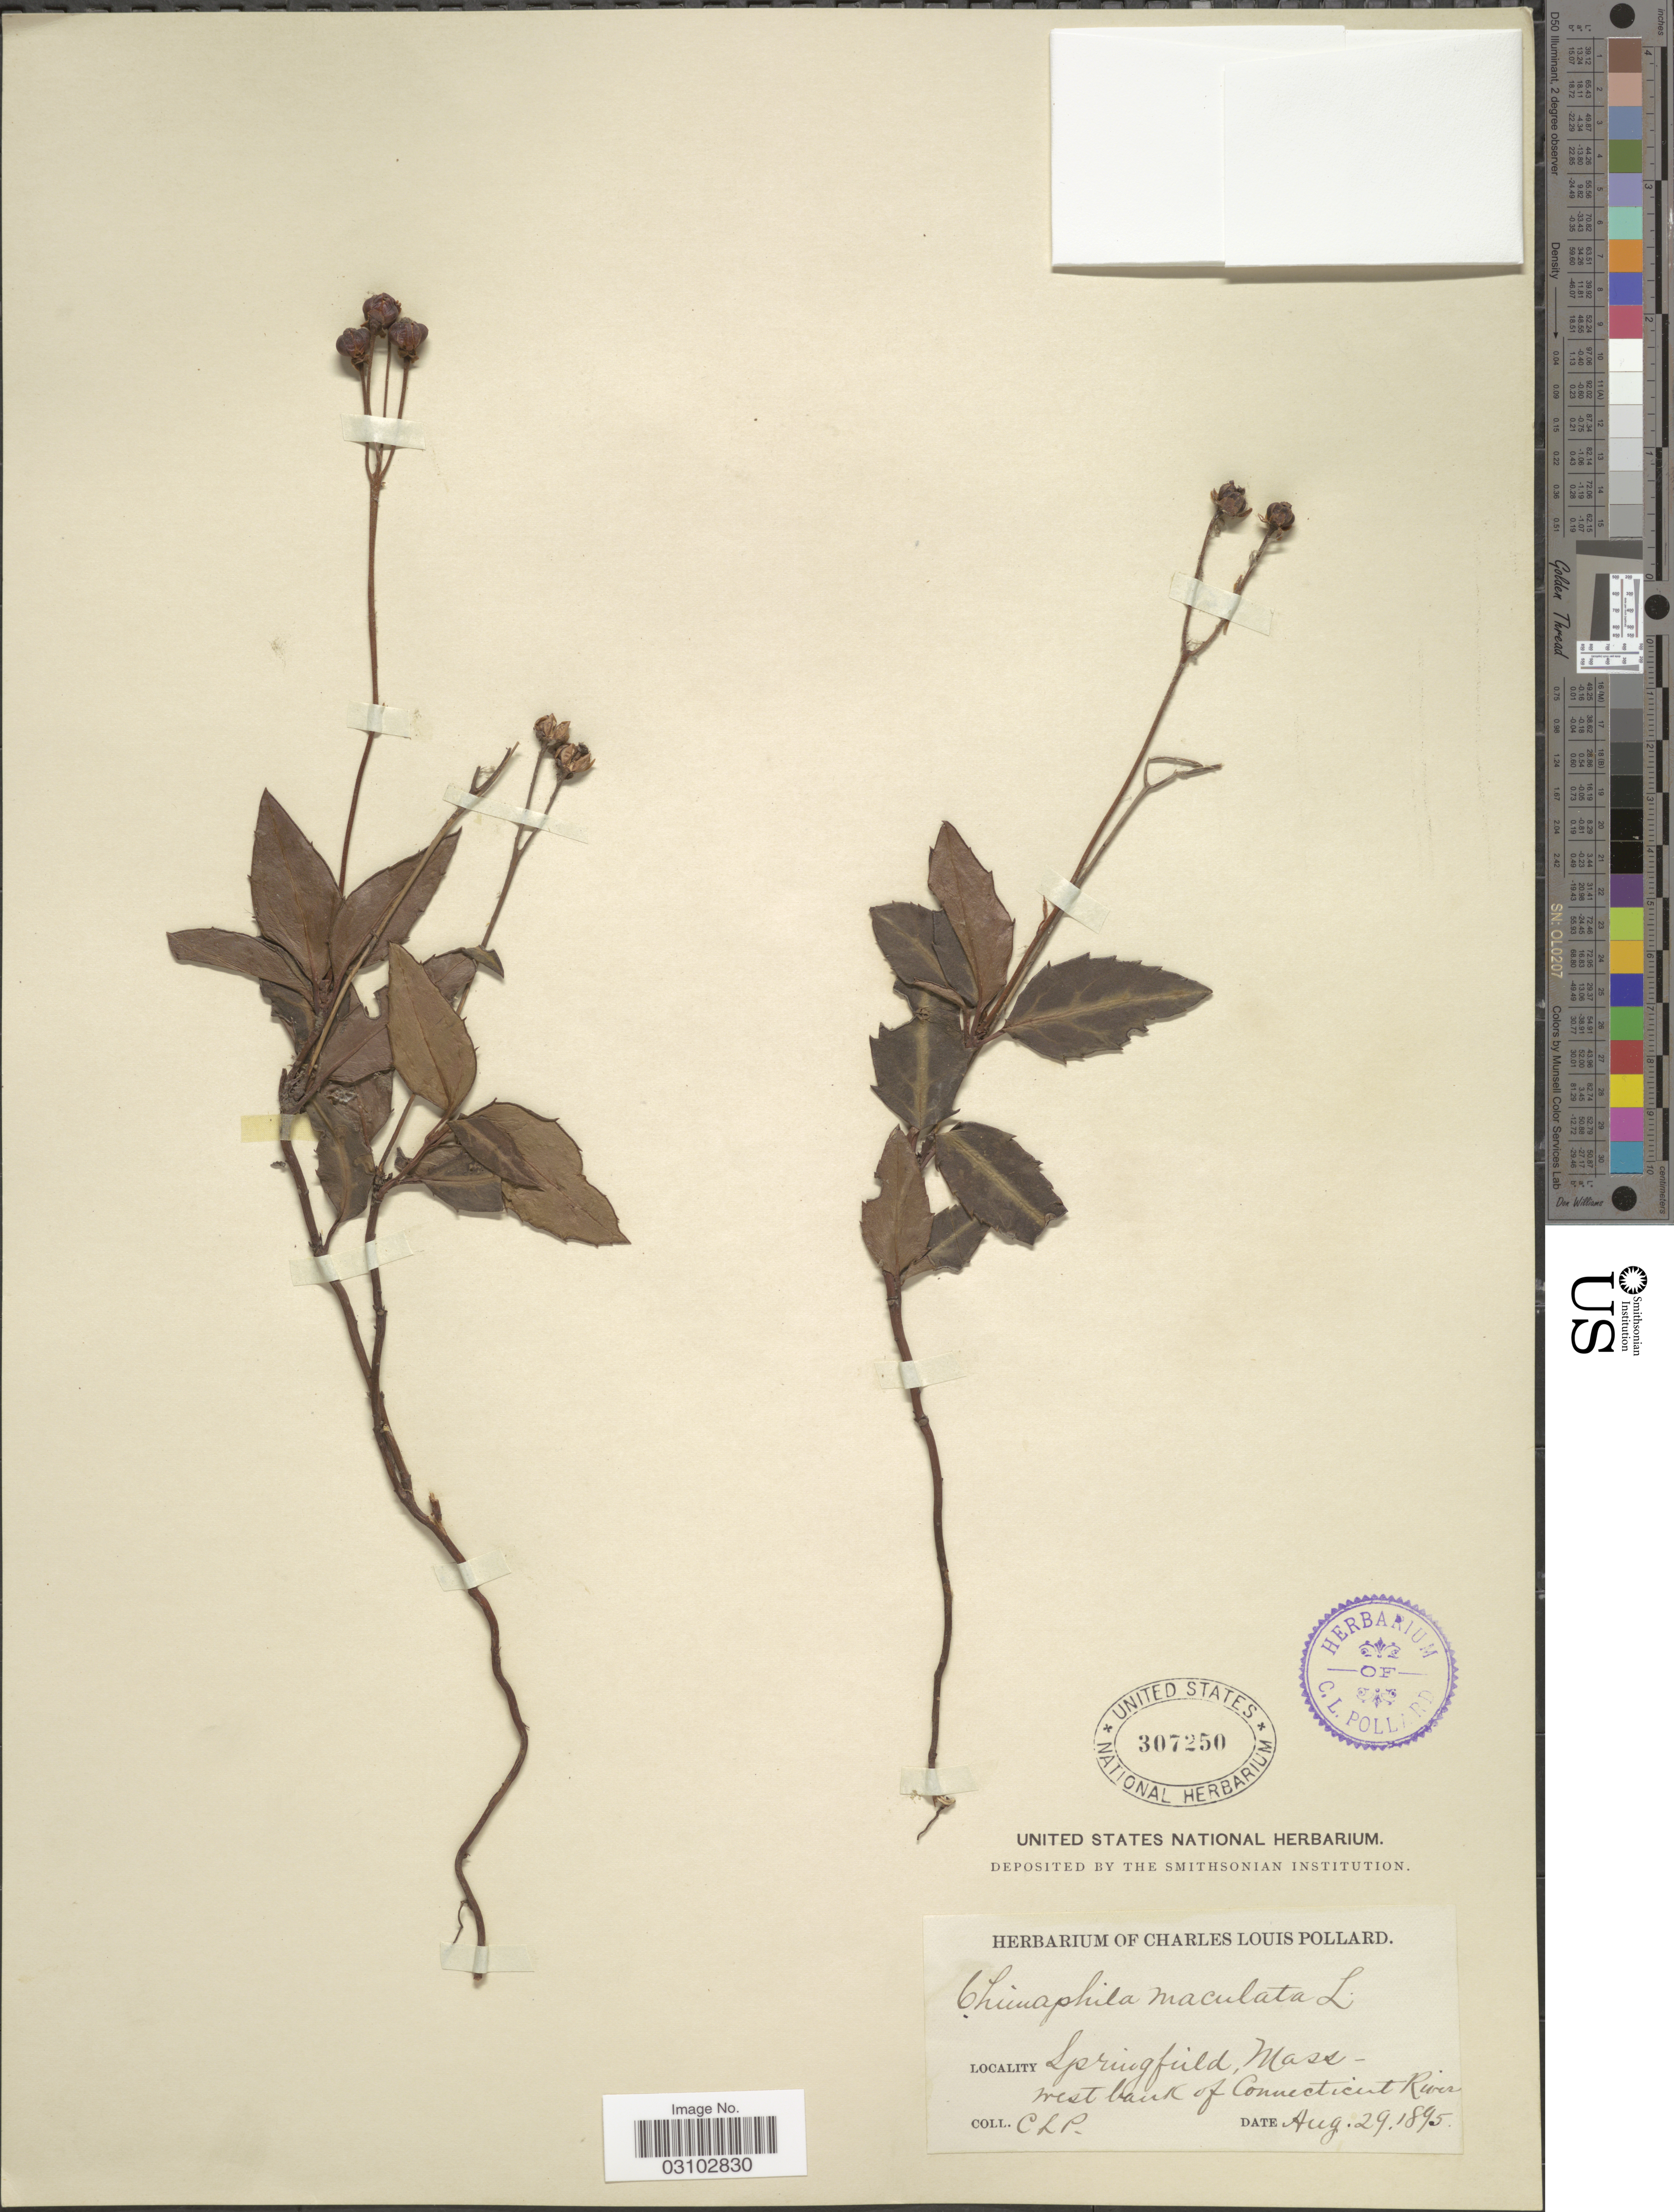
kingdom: Plantae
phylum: Tracheophyta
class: Magnoliopsida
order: Ericales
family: Ericaceae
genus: Chimaphila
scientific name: Chimaphila maculata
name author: (L.) Pursh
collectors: C. L. Pollard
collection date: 1895-08-29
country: United States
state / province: Massachusetts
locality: Springfield, west bank of Connecticut River.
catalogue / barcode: US 307250